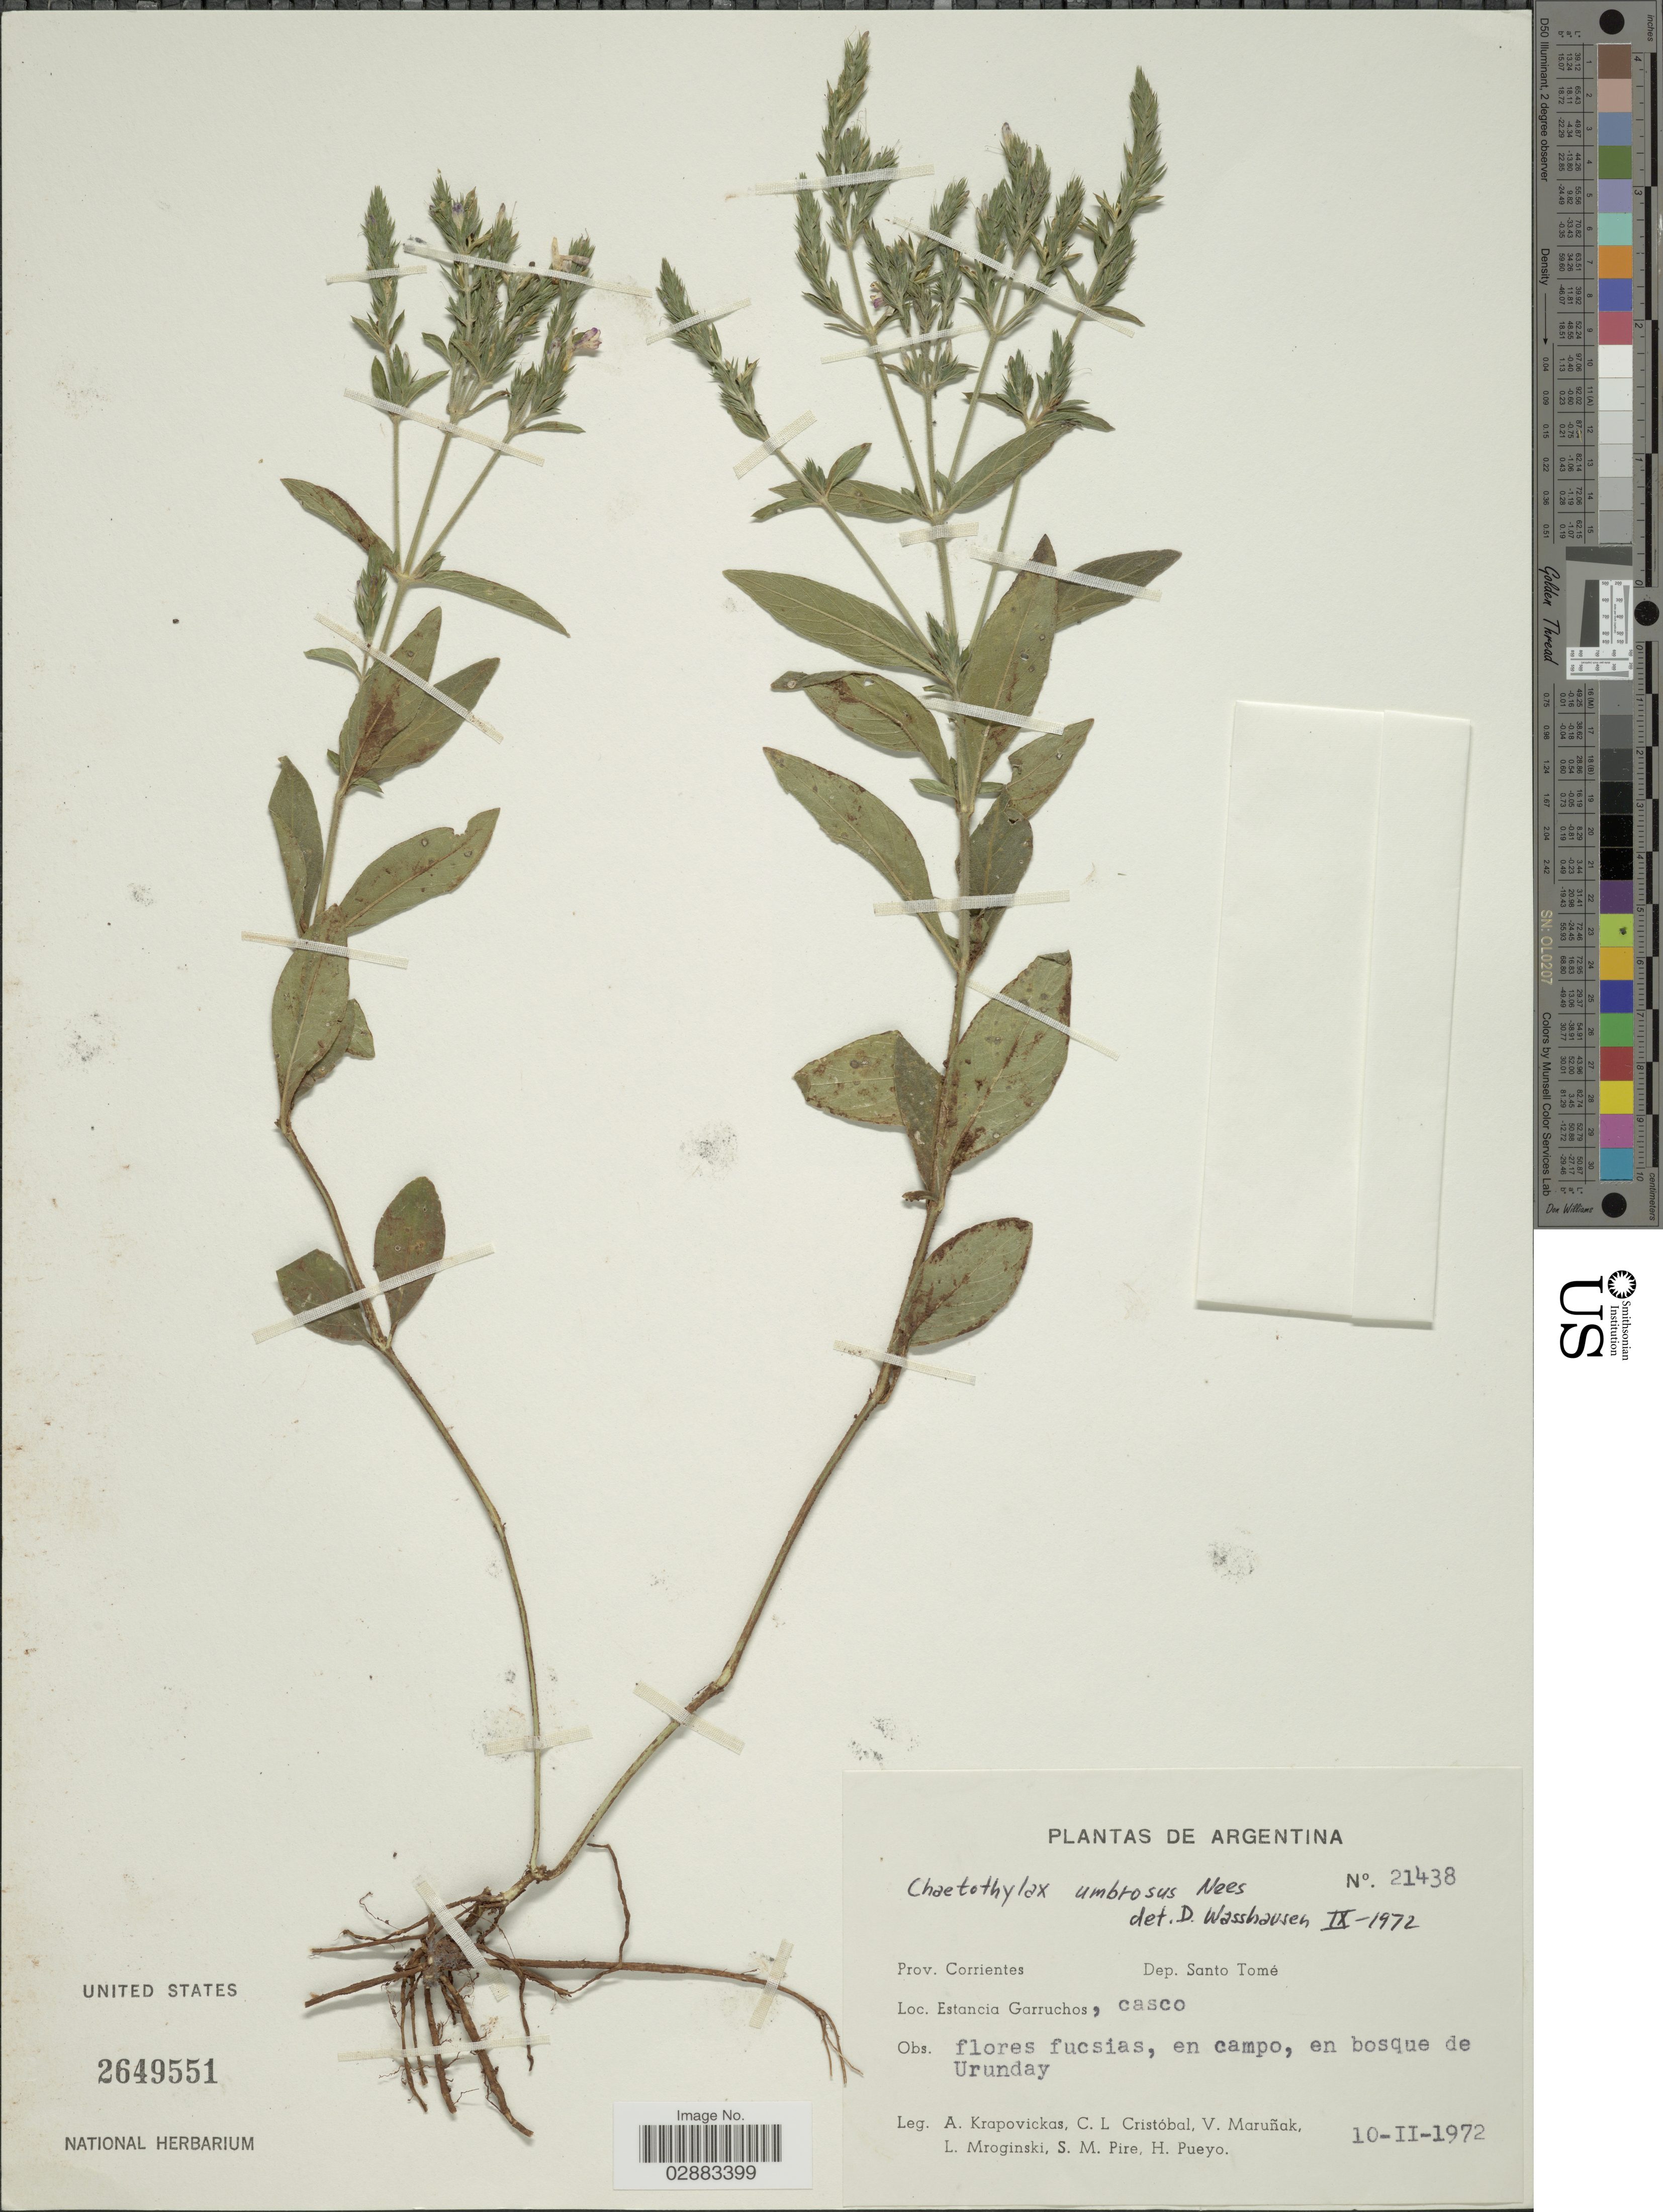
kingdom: Plantae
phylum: Tracheophyta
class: Magnoliopsida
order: Lamiales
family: Acanthaceae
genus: Chaetothylax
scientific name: Chaetothylax sp.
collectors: A. Krapovickas, C. L. Cristóbal, V. Maruñak, L. Mroginski & et al.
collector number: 21438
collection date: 1972-02-10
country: Argentina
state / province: Corrientes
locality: Dep. Santa Tomé. Estancia Garruchos, casco. En bosque de Urunday.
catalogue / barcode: US 2649551